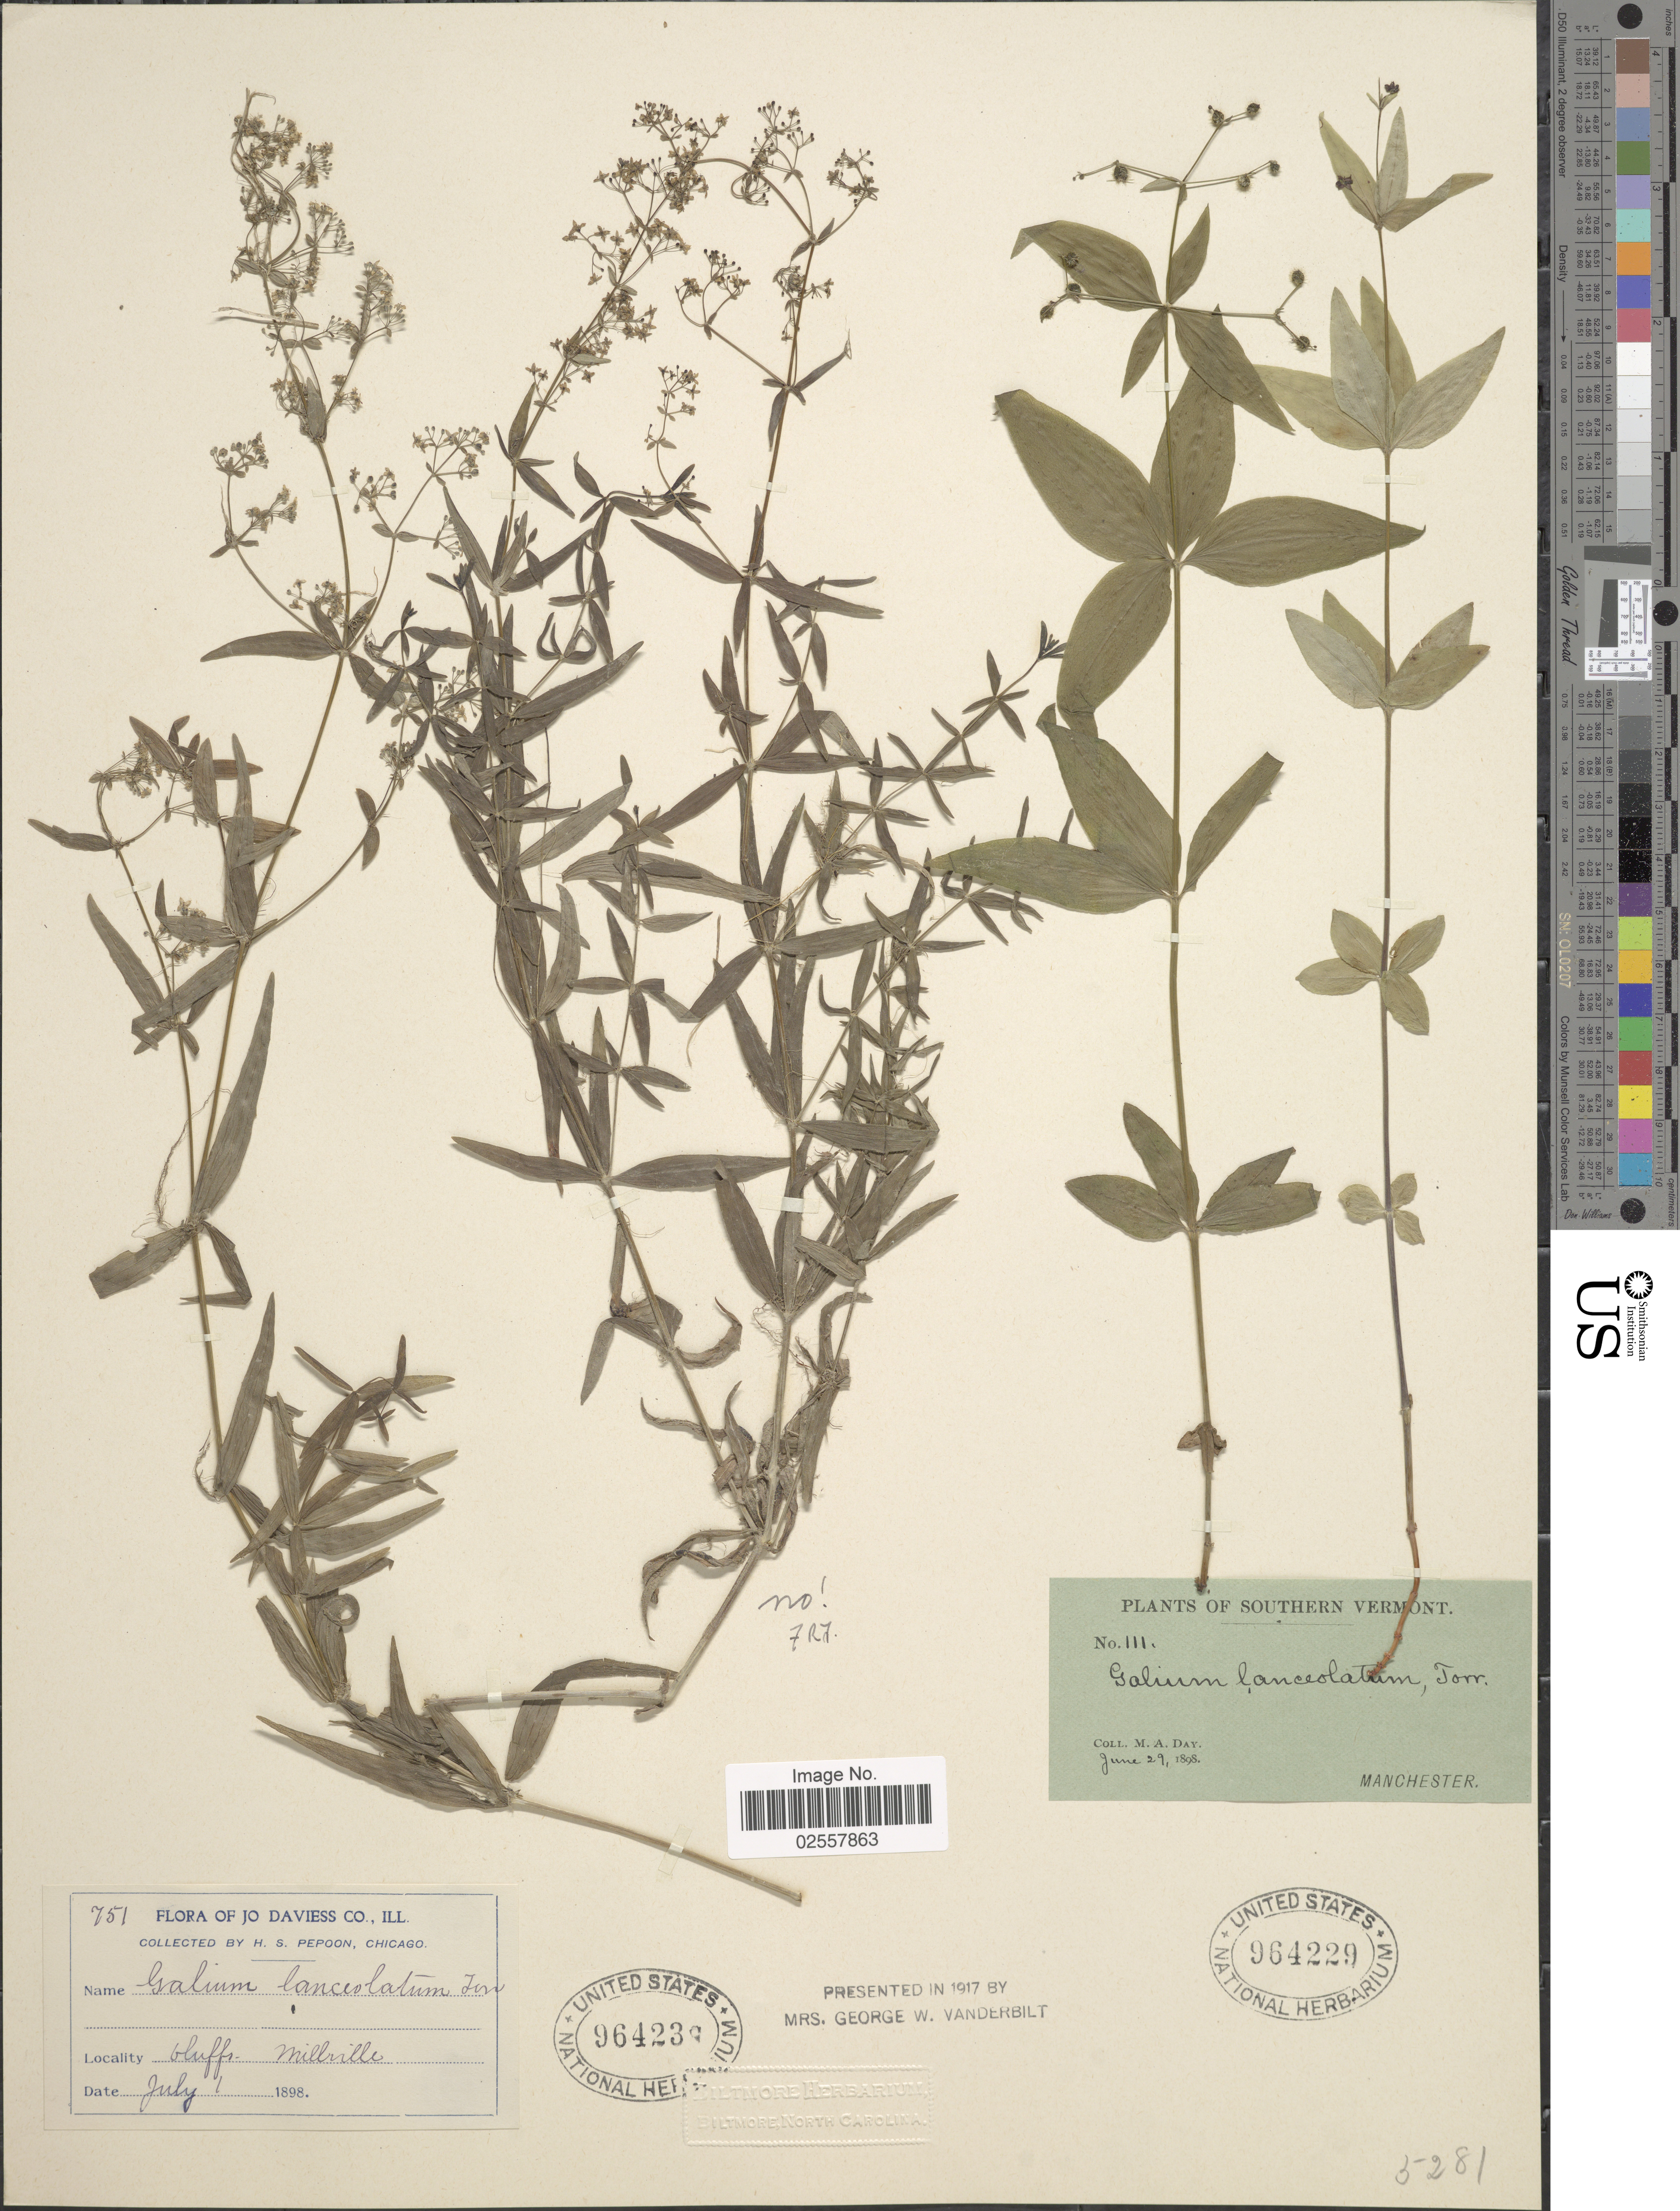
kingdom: Plantae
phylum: Tracheophyta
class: Magnoliopsida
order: Gentianales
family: Rubiaceae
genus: Galium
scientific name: Galium lanceolatum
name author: (Torr. & A. Gray) Torr.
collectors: M. Day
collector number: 111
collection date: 1898-06-29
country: United States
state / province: Vermont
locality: Southern Vermont, Manchester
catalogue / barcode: US 964229-2